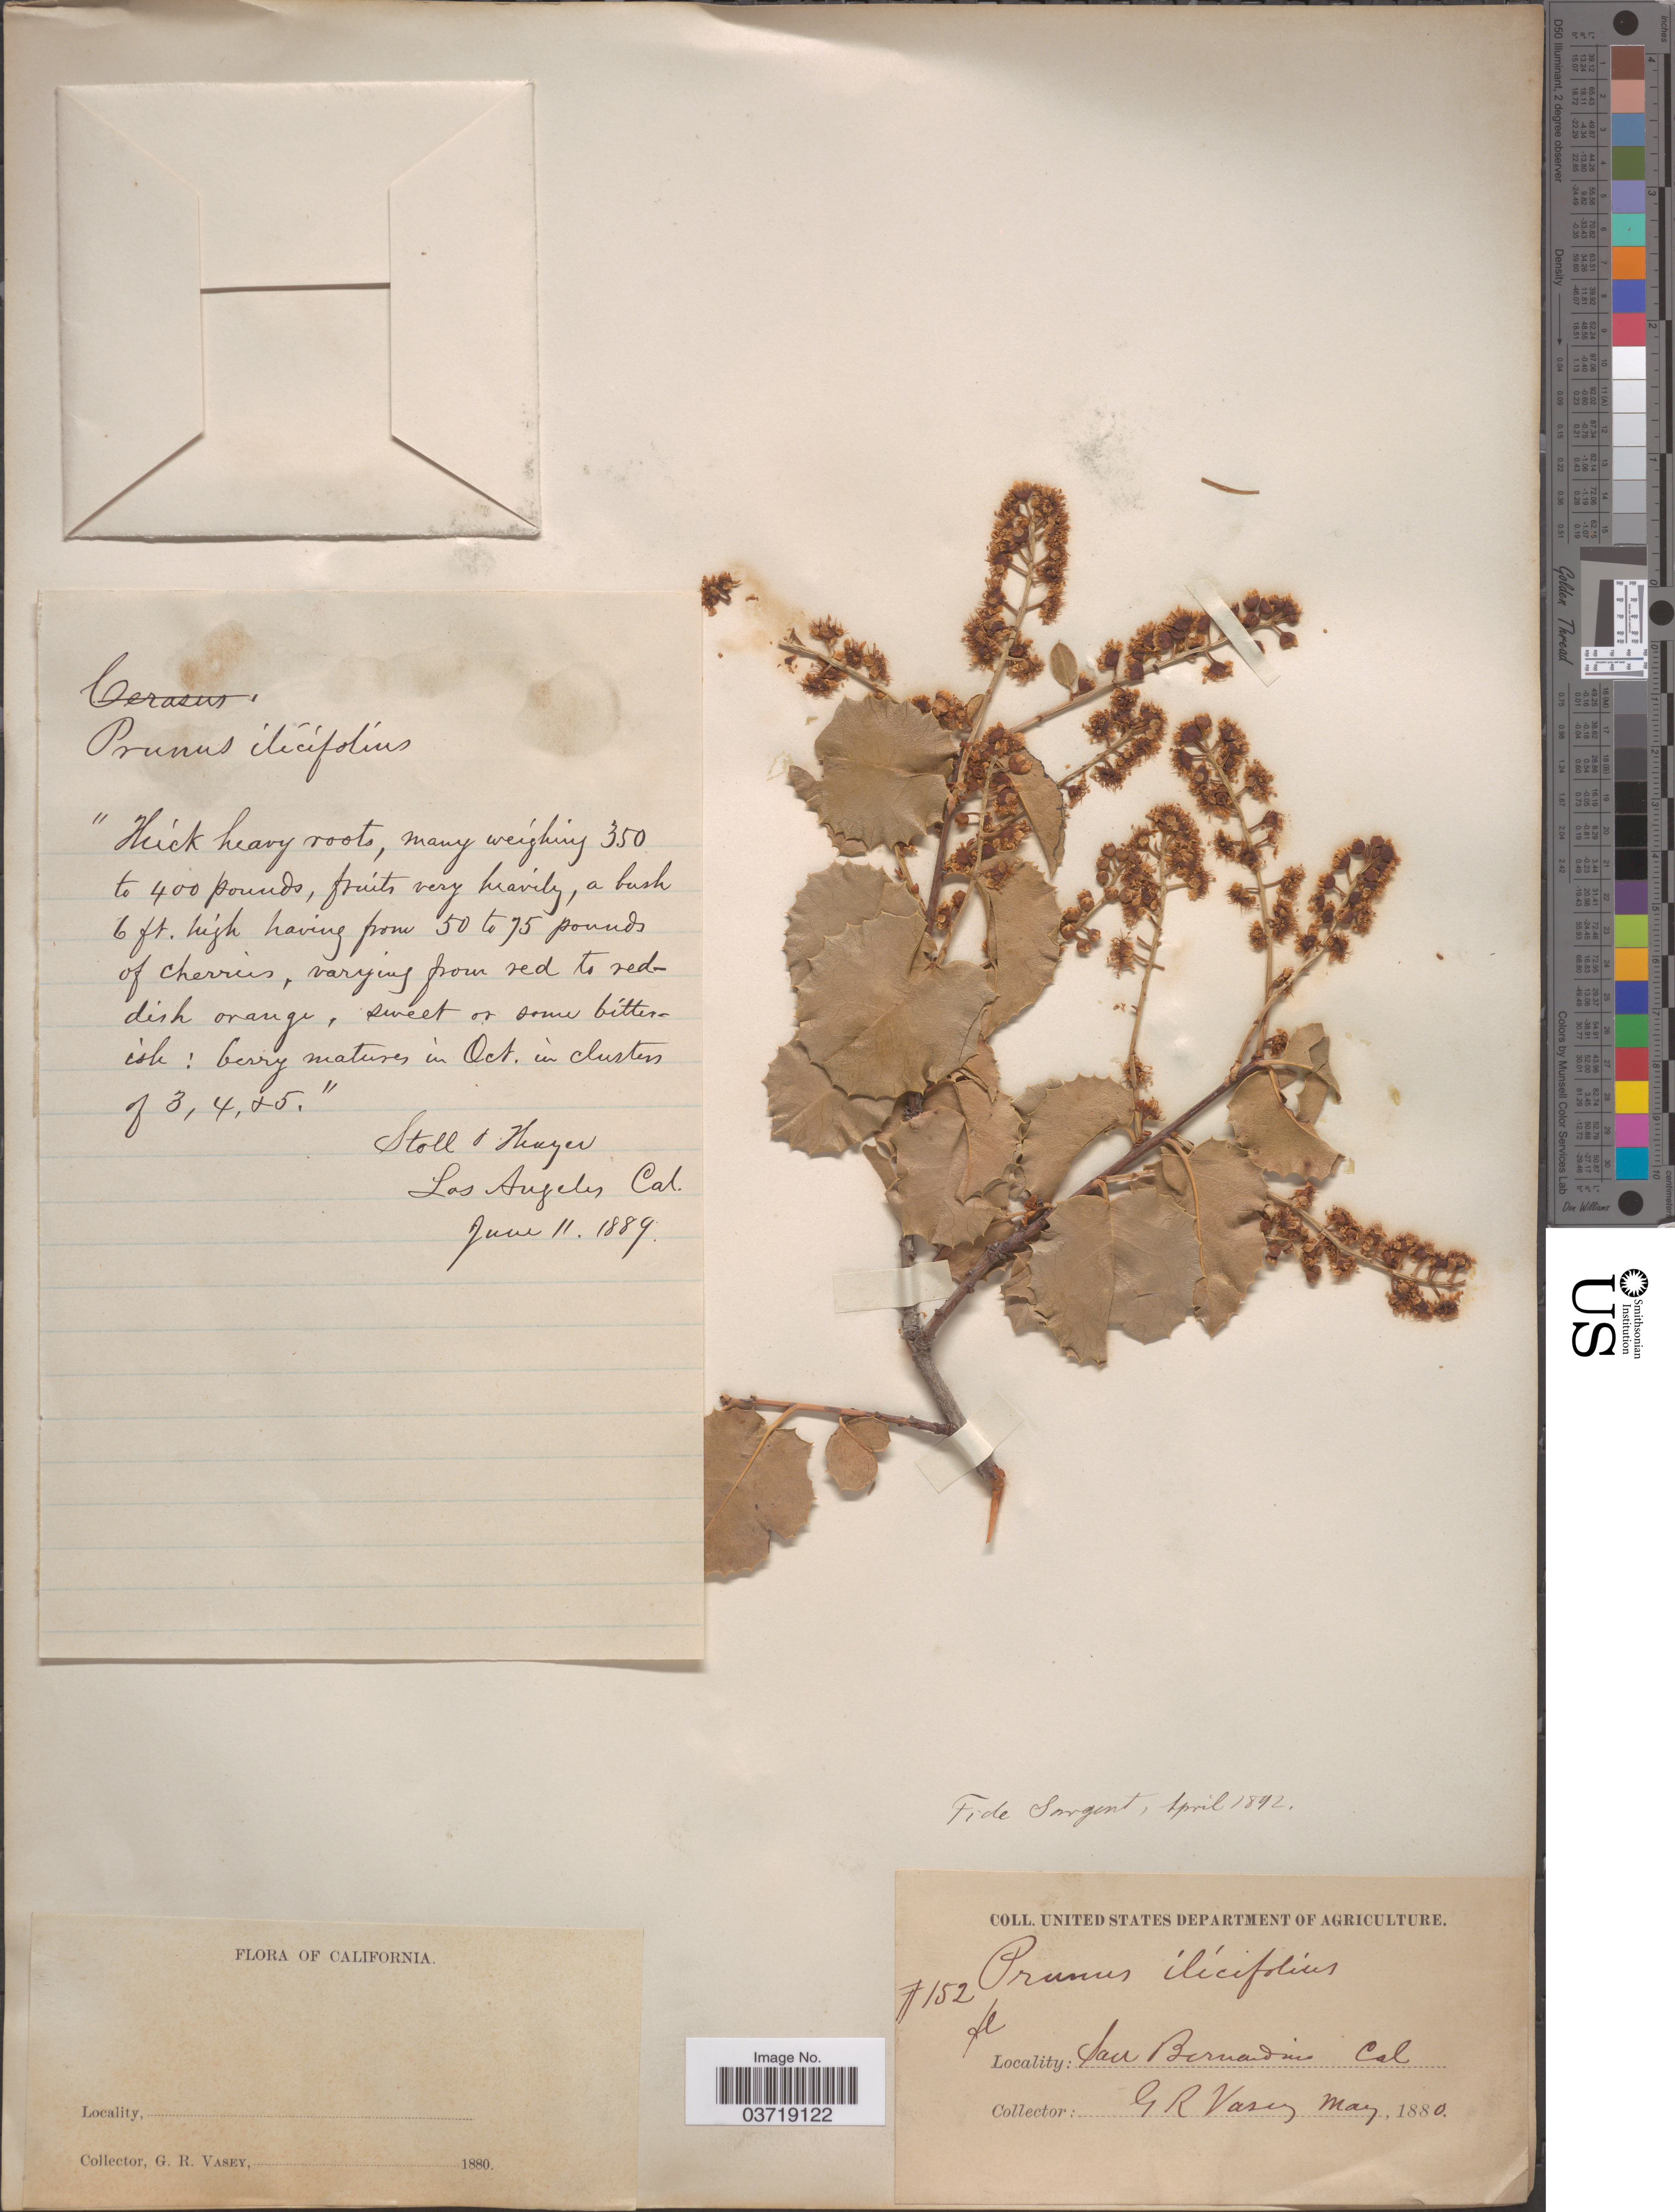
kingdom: Plantae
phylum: Tracheophyta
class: Magnoliopsida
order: Rosales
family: Rosaceae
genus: Prunus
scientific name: Prunus ilicifolia var. ilicifolia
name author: (Nutt. ex Hook. & Arn.) D. Dietr.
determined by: Strong, Mark T., (BOT), Smithsonian Institution - National Museum of Natural History (UNITED STATES)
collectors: G. R. Vasey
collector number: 152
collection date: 1880-05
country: United States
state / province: California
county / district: San Bernardino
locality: San Bernardino.